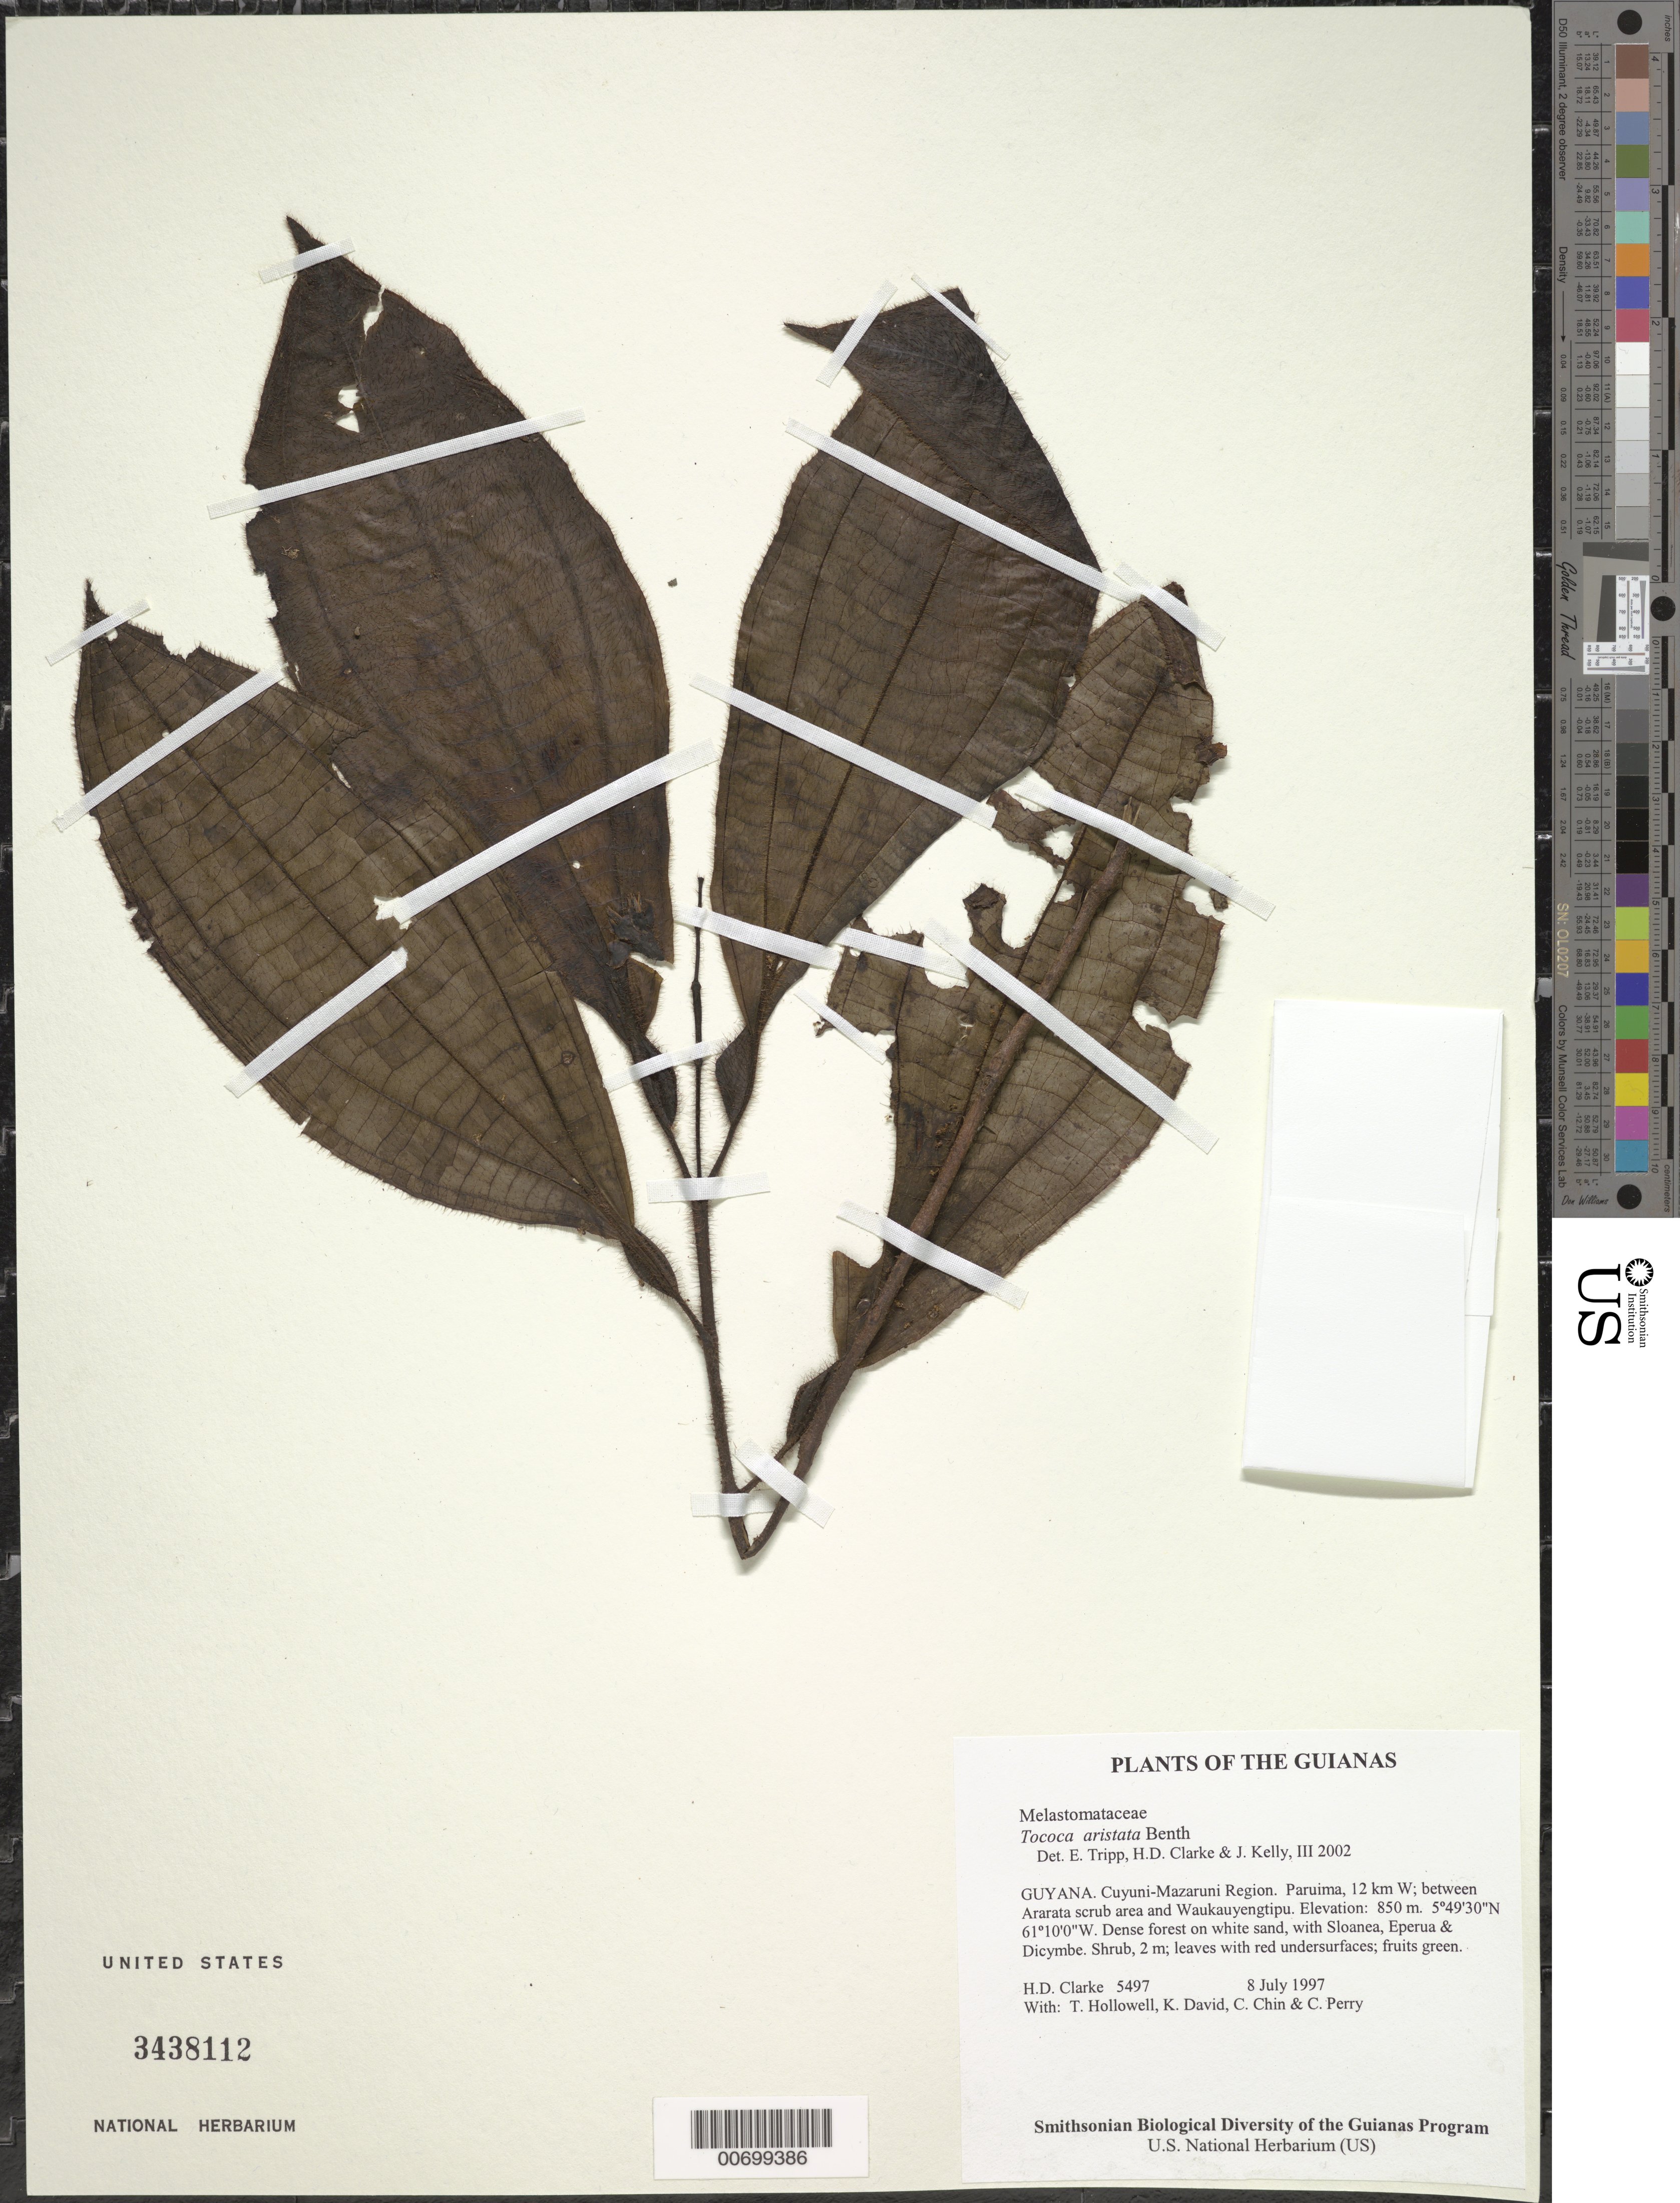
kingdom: Plantae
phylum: Tracheophyta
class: Magnoliopsida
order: Myrtales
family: Melastomataceae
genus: Tococa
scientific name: Tococa aristata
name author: Benth.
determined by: Almeda, F.; Penneys, D. S.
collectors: H. D. Clarke, T. Hollowell, K. David, C. Chin & C. Perry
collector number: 5497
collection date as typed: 8 July 1997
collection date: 1997-07-08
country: Guyana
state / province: Cuyuni-Mazaruni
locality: Paruima, 12 km W; between Ararata scrub area and Waukauyengtipu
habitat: Dense forest on white sand, with Sloanea, Eperua & Dicymbe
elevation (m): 850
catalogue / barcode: US 3438112